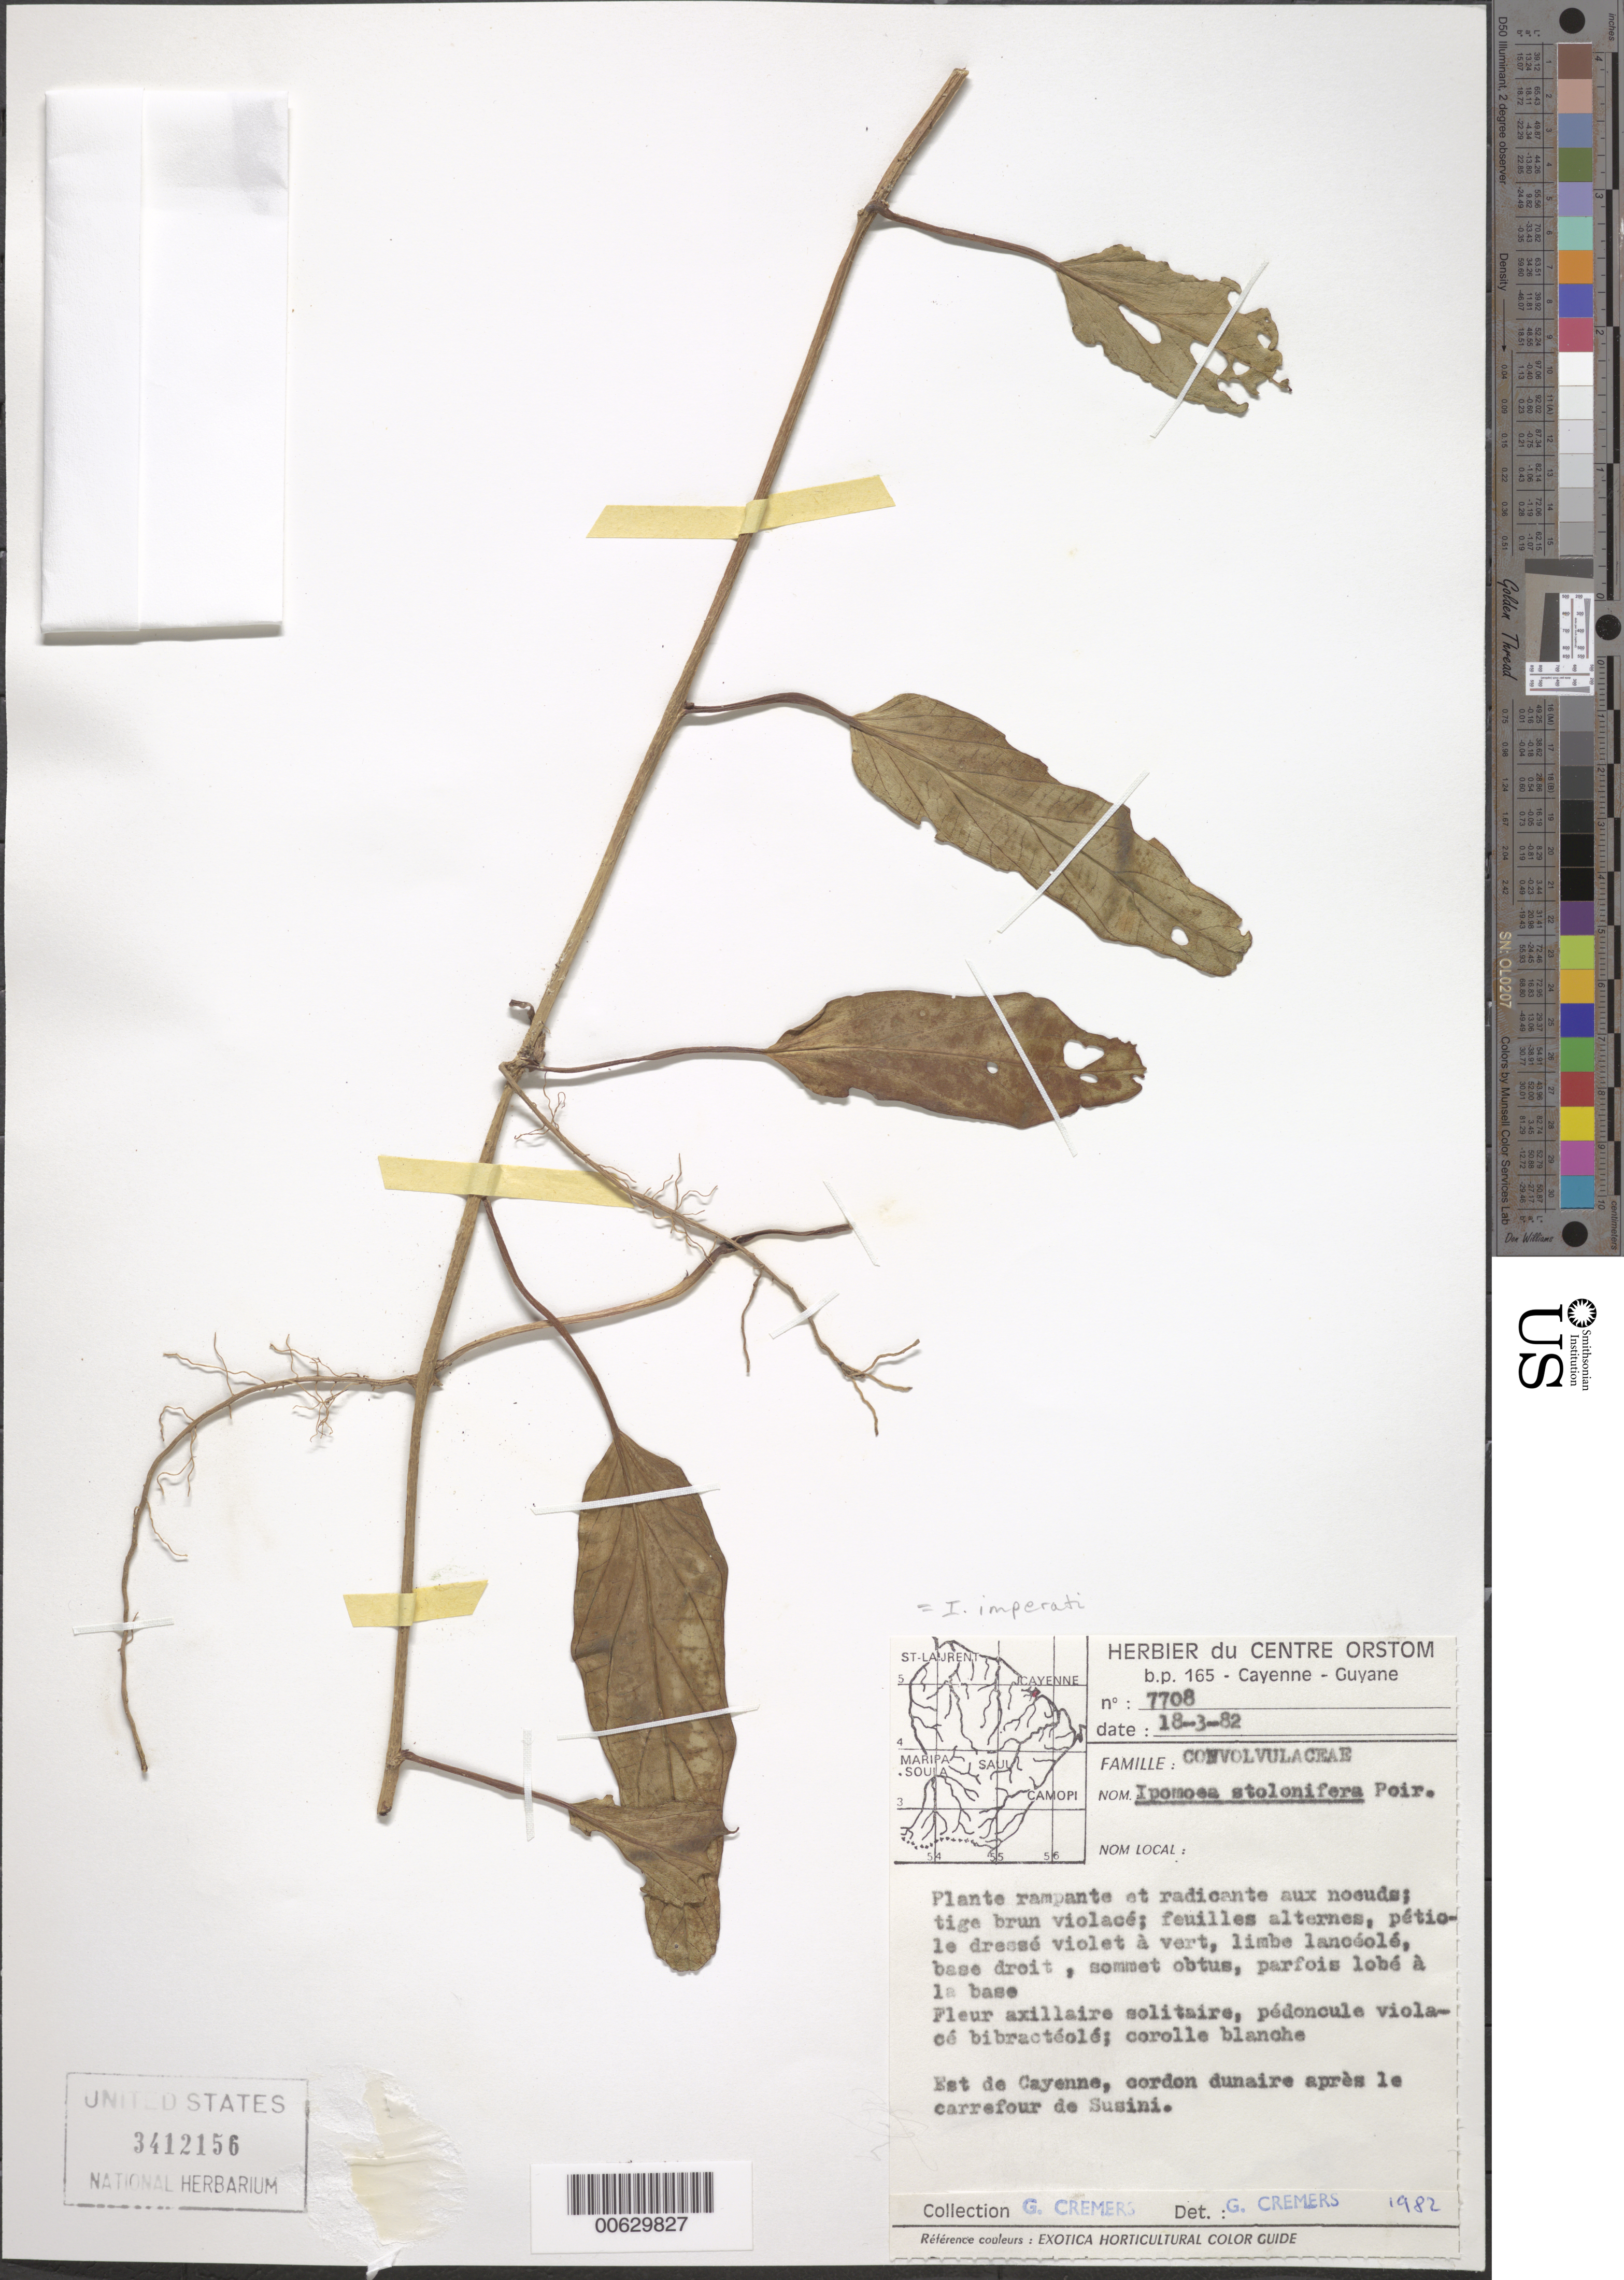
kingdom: Plantae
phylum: Tracheophyta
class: Magnoliopsida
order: Solanales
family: Convolvulaceae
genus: Ipomoea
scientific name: Ipomoea stolonifera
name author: (Cirillo) J.F. Gmel.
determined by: Cremers, Georges A.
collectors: G. Cremers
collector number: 7708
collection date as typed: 18-Mar-82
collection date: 1982-03-18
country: French Guiana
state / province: Cayenne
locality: Cayenne, E of, road to Susini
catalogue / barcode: US 3412156